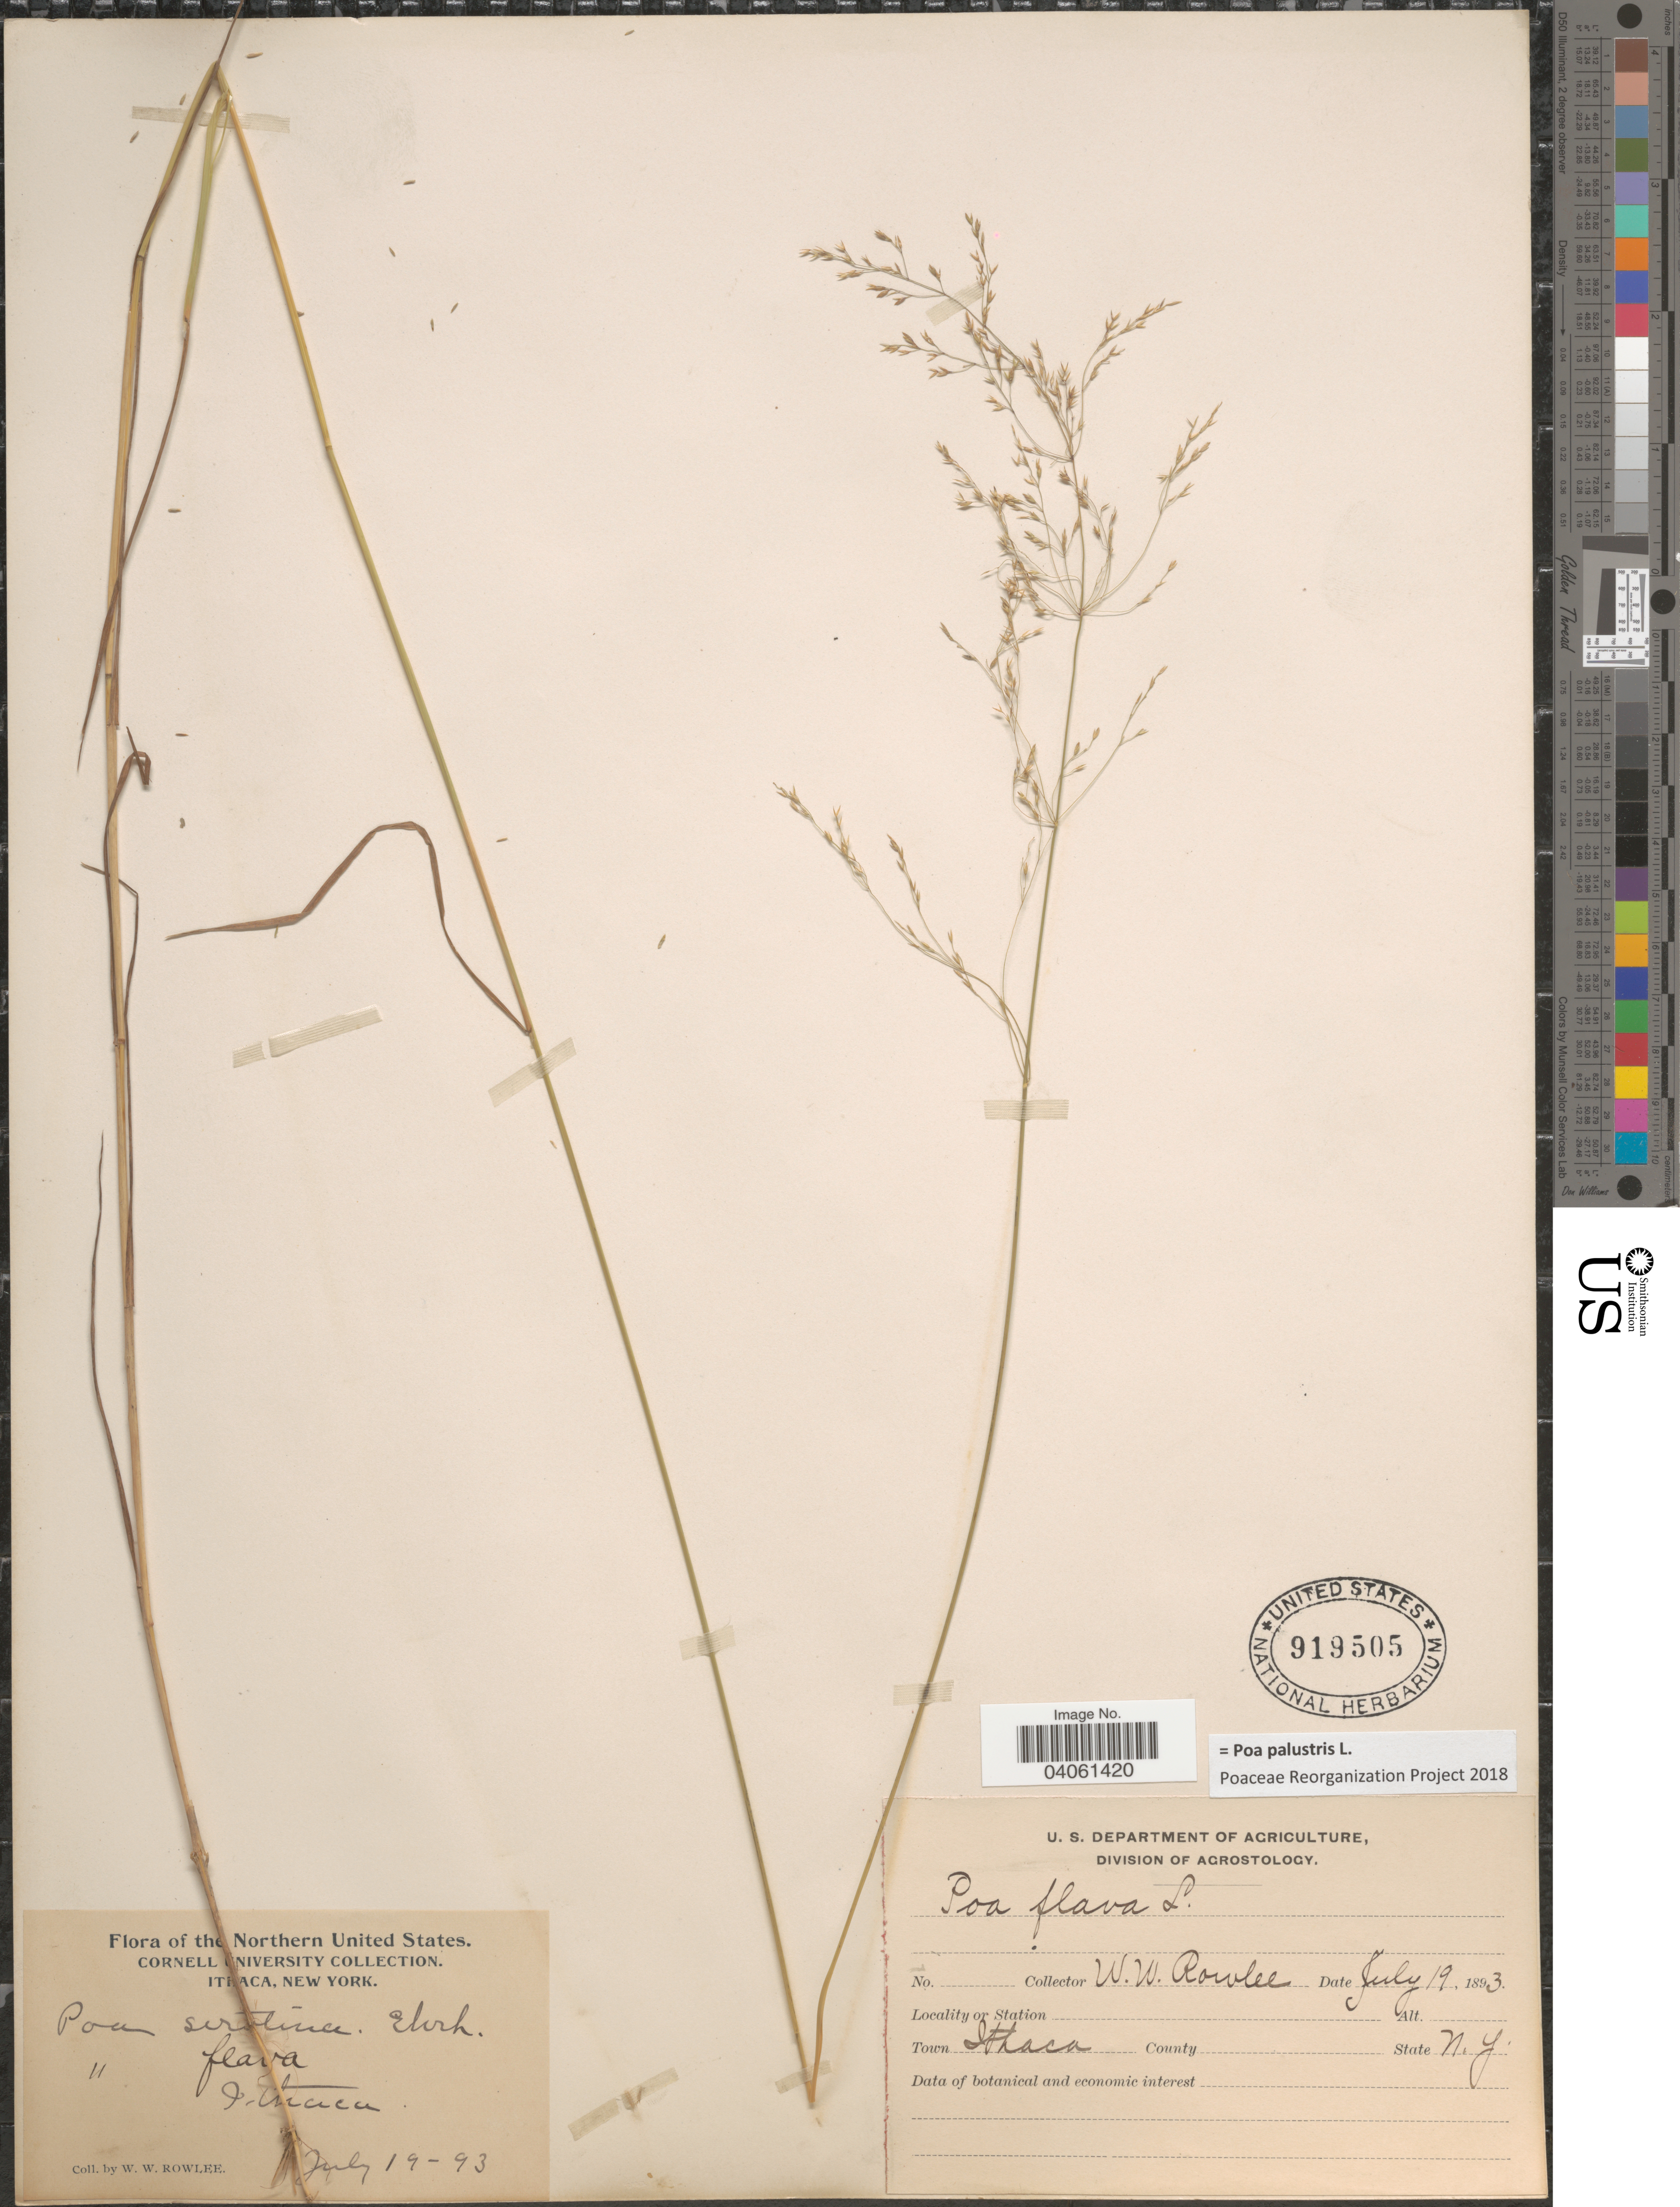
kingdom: Plantae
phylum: Tracheophyta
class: Liliopsida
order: Poales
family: Poaceae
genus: Poa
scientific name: Poa palustris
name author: L.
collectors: W. W. Rowlee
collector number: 11?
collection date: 1893-07-19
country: United States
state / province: New York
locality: Northern United States. Ithaca. Town Ithaca.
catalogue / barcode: US 919505